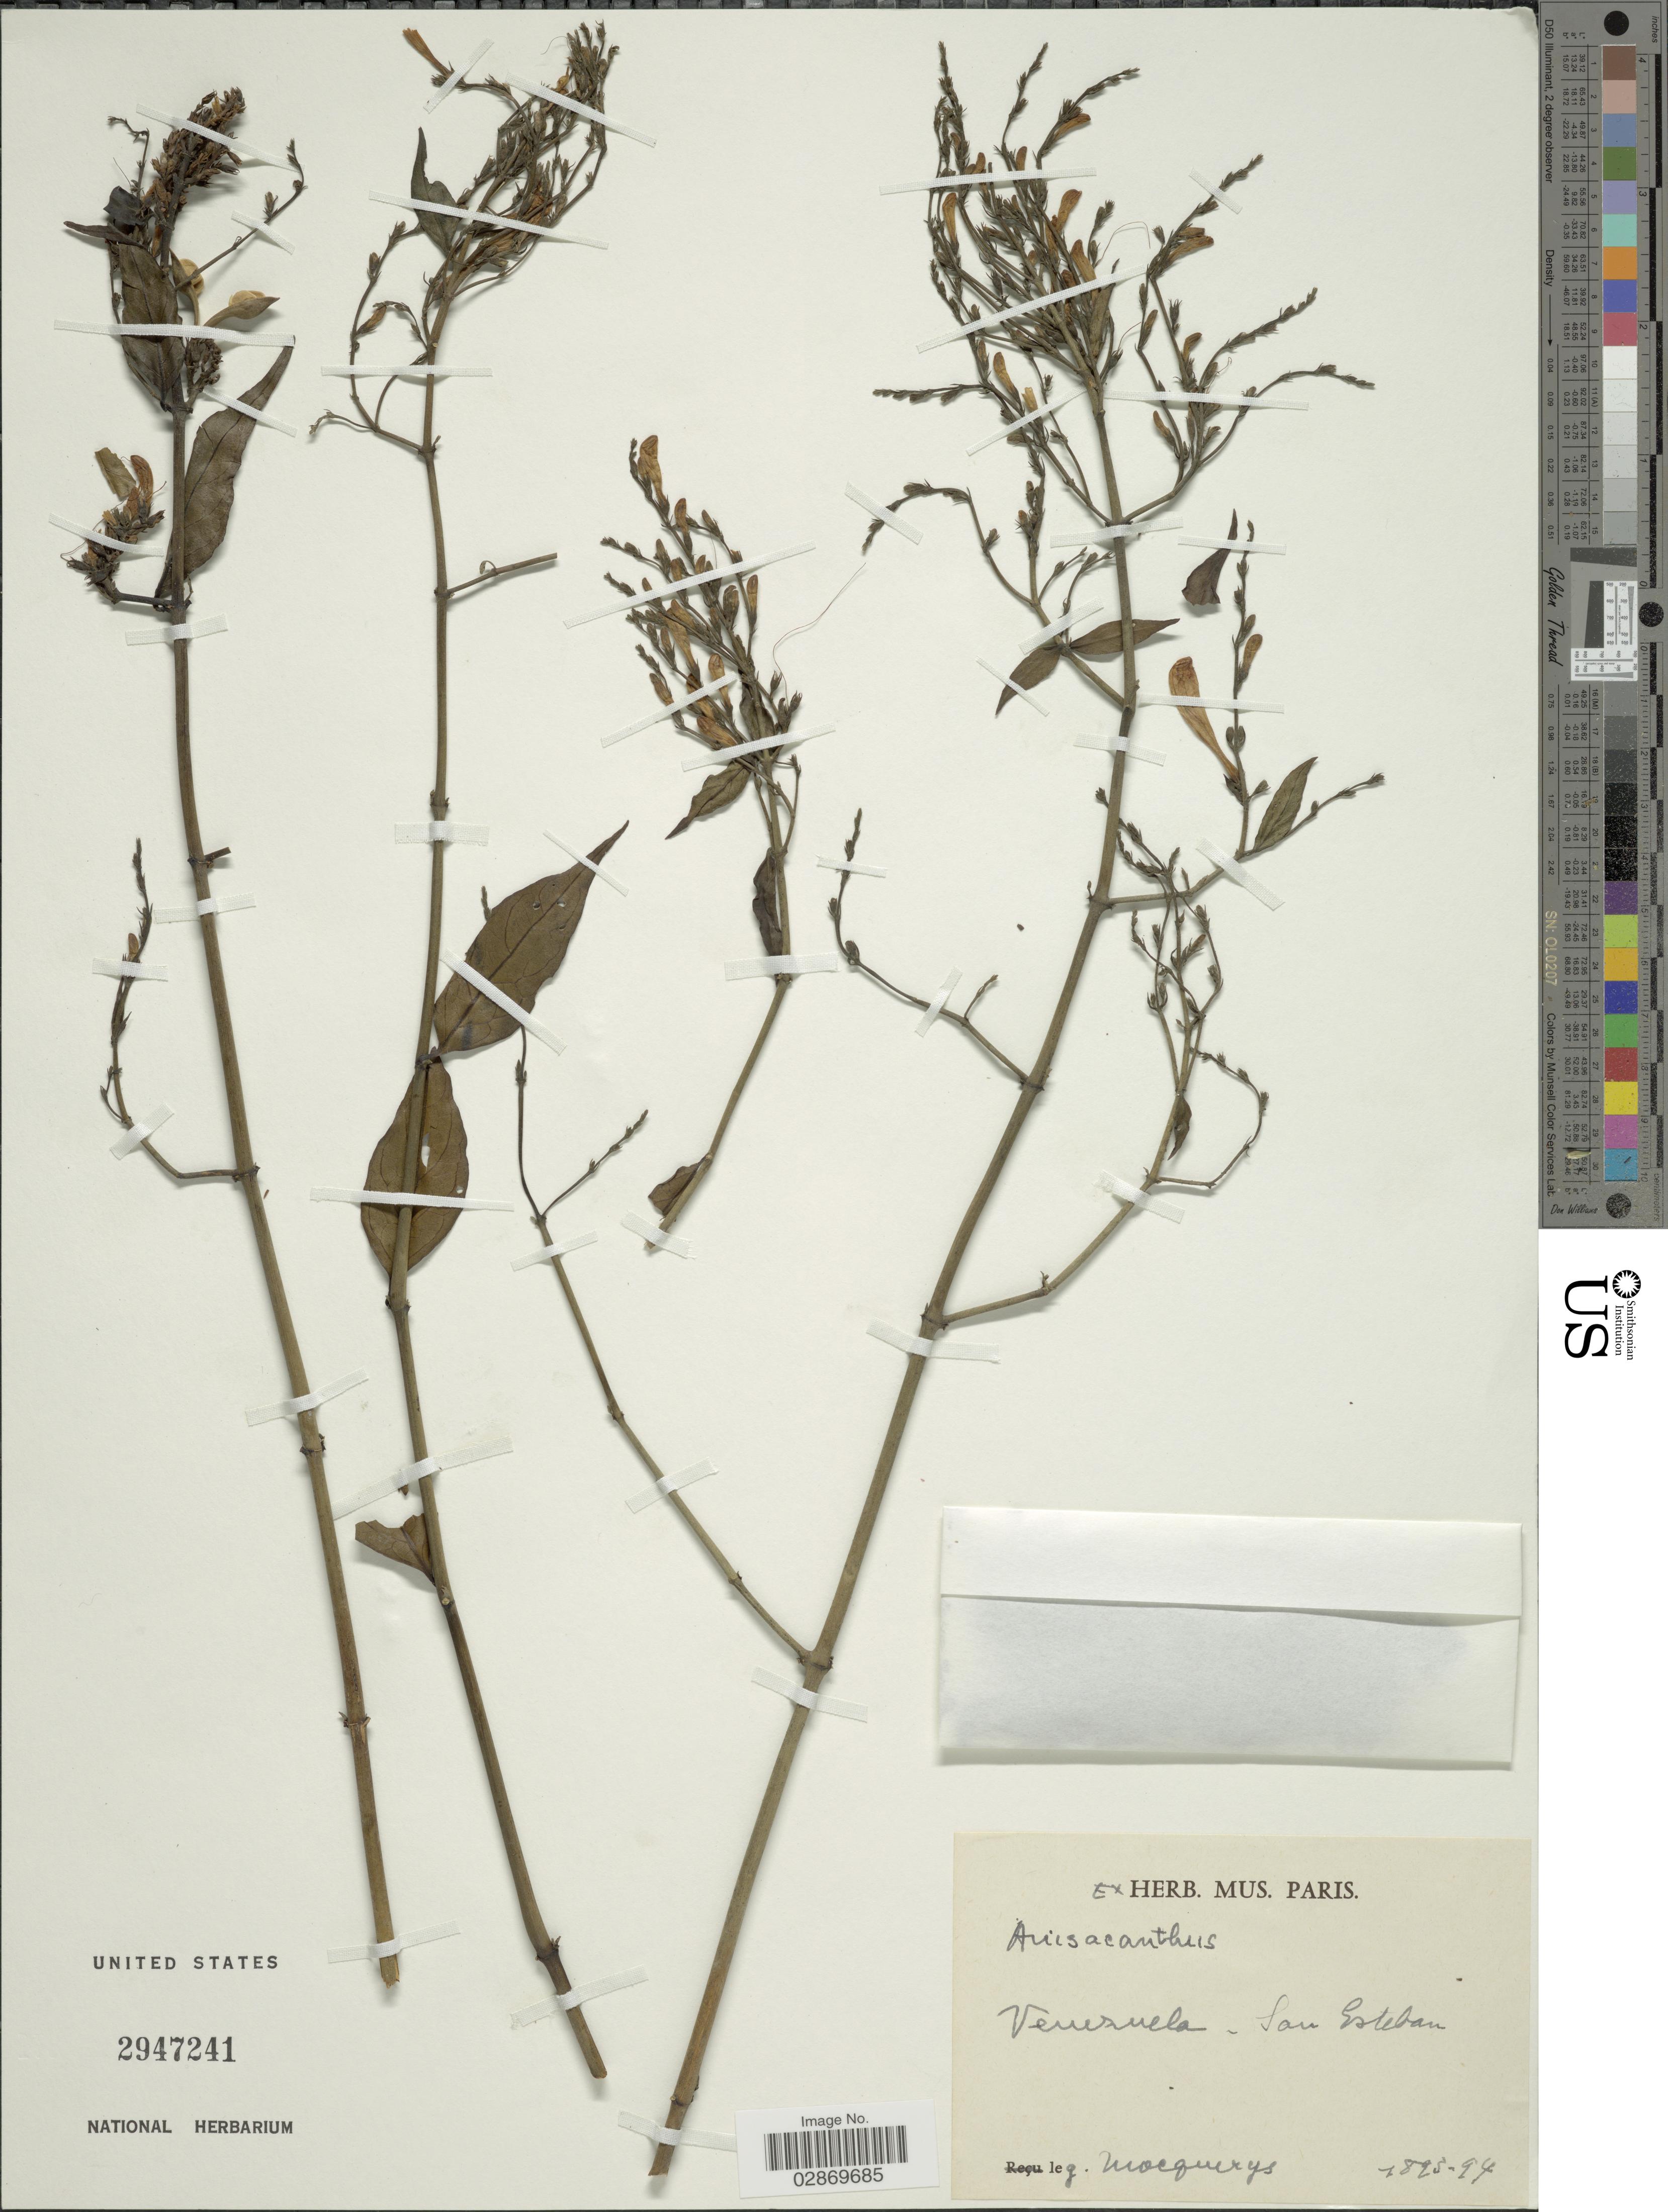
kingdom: Plantae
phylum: Tracheophyta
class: Magnoliopsida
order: Lamiales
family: Acanthaceae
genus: Anisacanthus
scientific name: Anisacanthus secundus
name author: Leonard in A.C. Sm.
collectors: A. Mocquerys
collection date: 1893/1894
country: Venezuela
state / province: Carabobo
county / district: Puerto Cabello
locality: San Esteban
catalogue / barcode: US 2947241